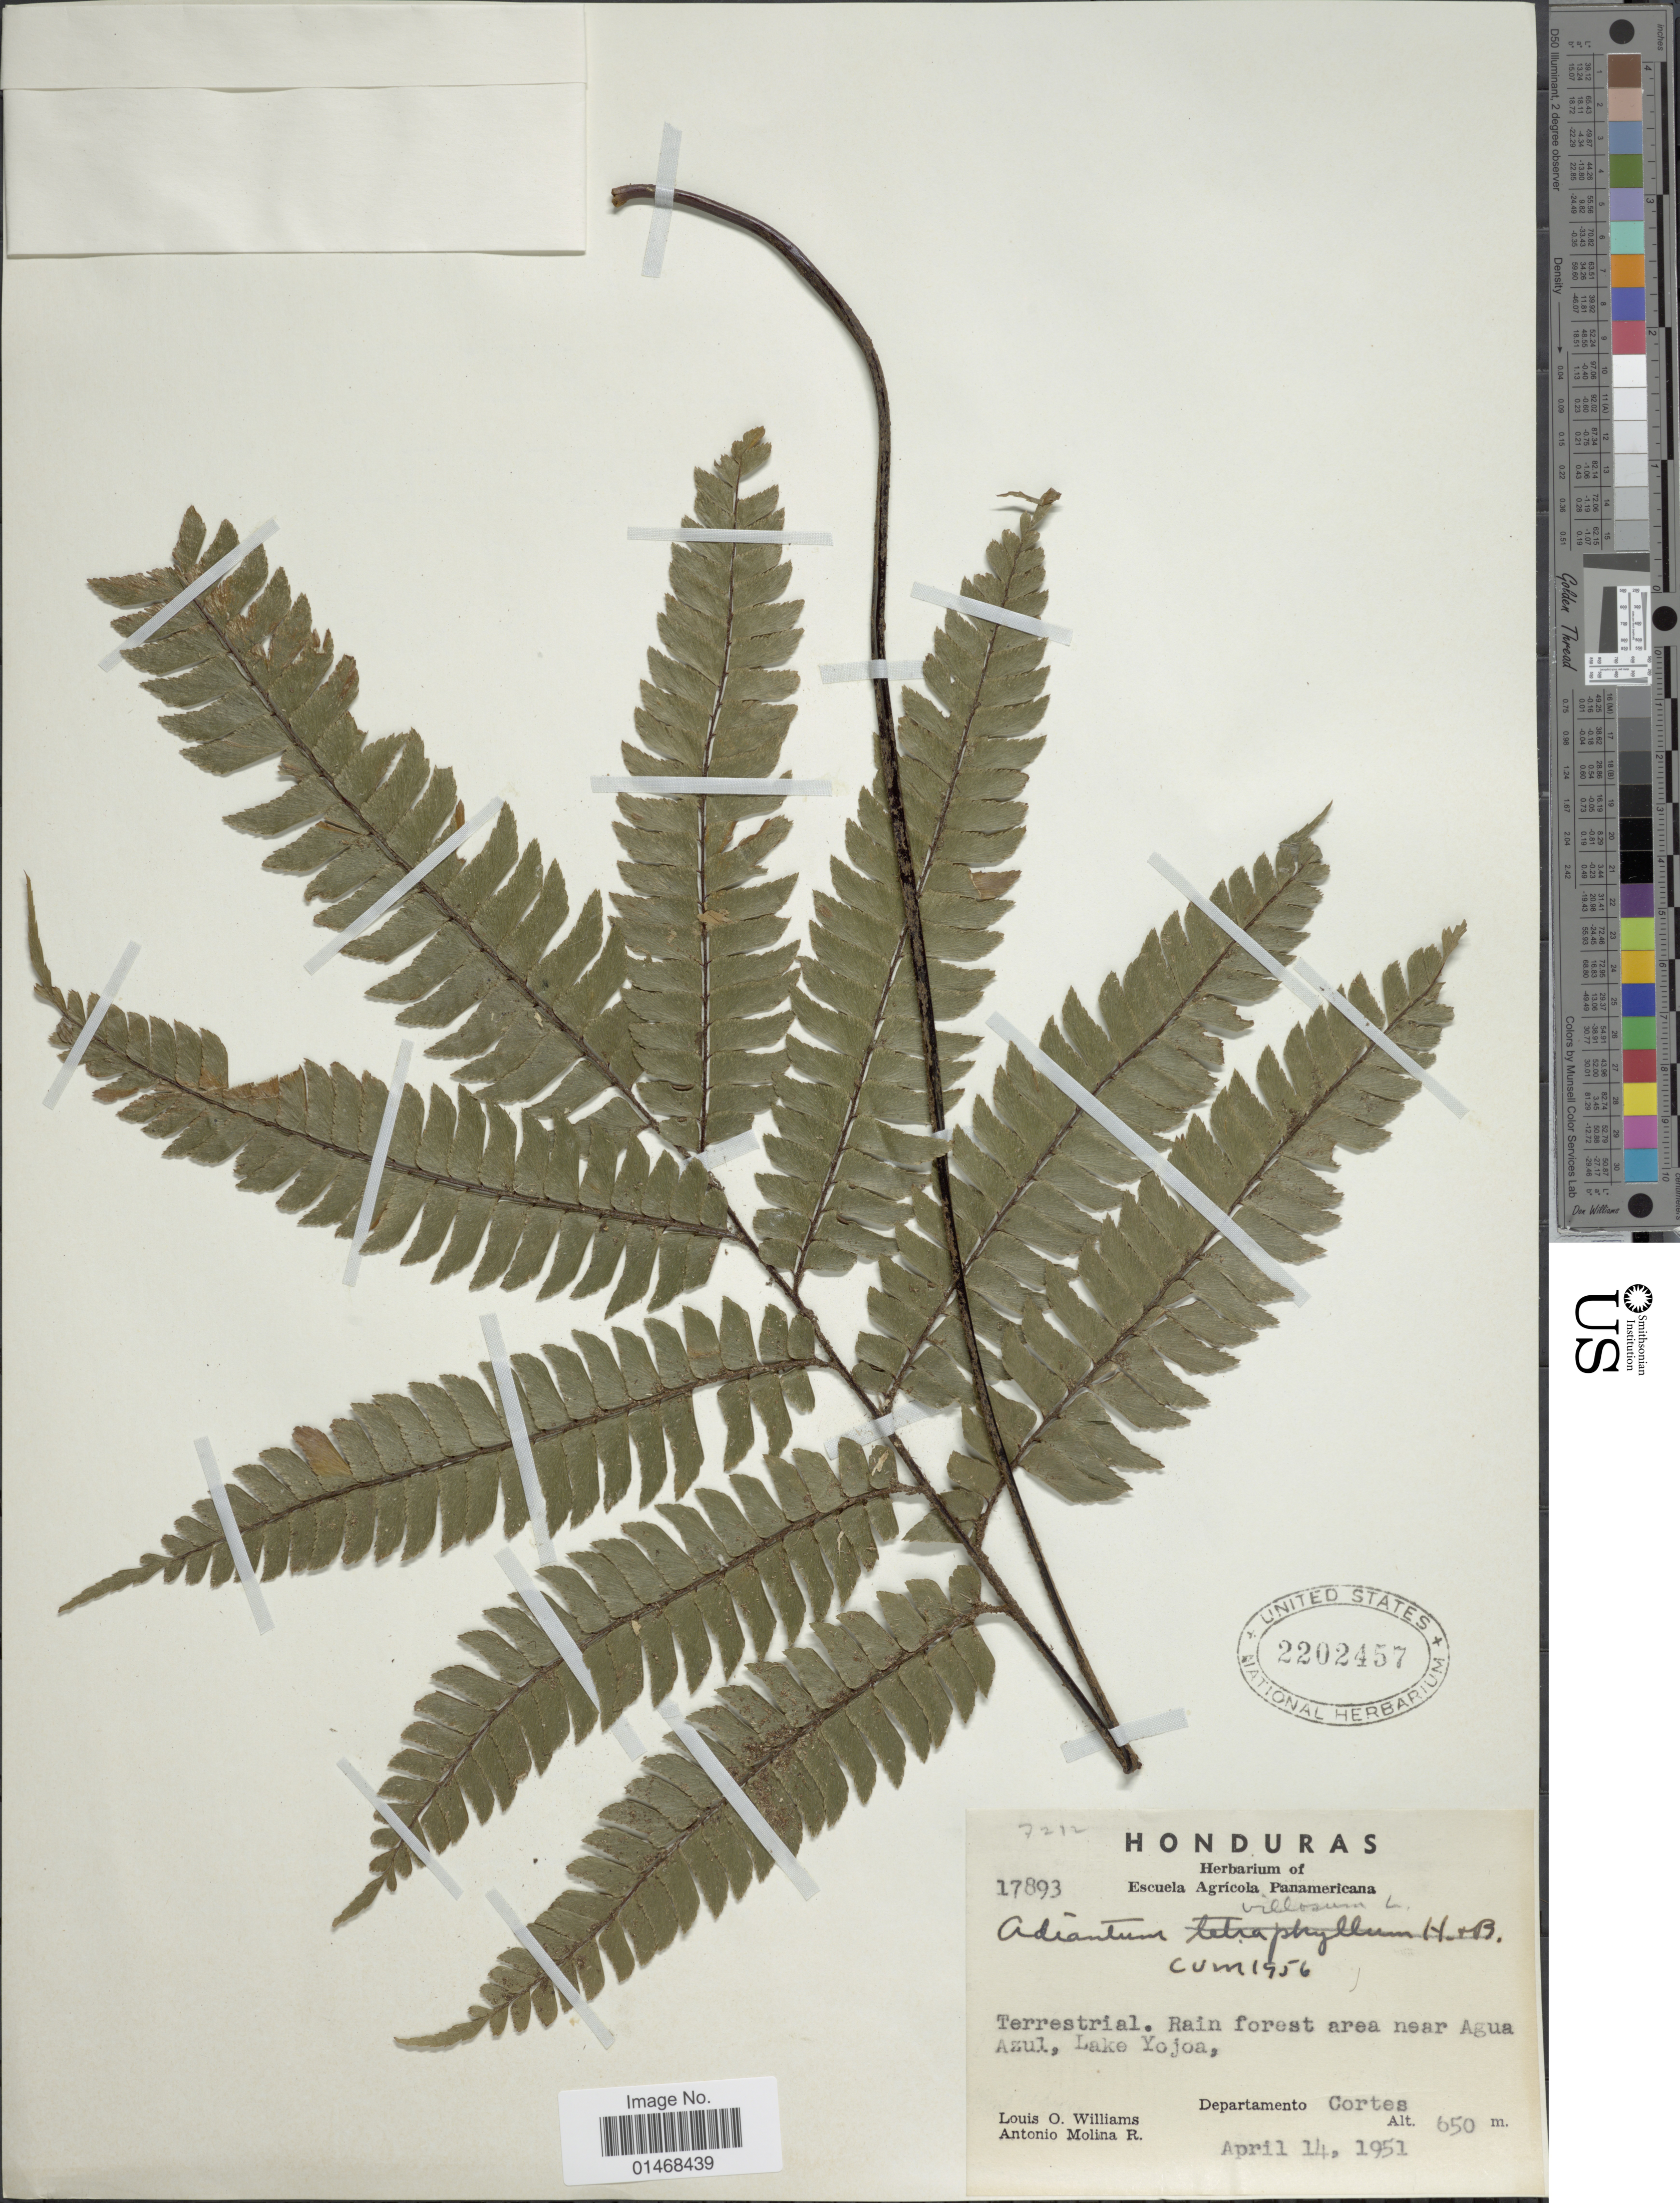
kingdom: Plantae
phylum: Tracheophyta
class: Polypodiopsida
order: Polypodiales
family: Pteridaceae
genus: Adiantum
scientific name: Adiantum villosum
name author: L.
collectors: L. O. Williams & A. Molina R.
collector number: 17893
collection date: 1951-04-14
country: Honduras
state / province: Cortés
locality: Rain forest area near Agua Azul, Lake Yojoa, Department Cortes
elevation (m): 650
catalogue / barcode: US 2202457